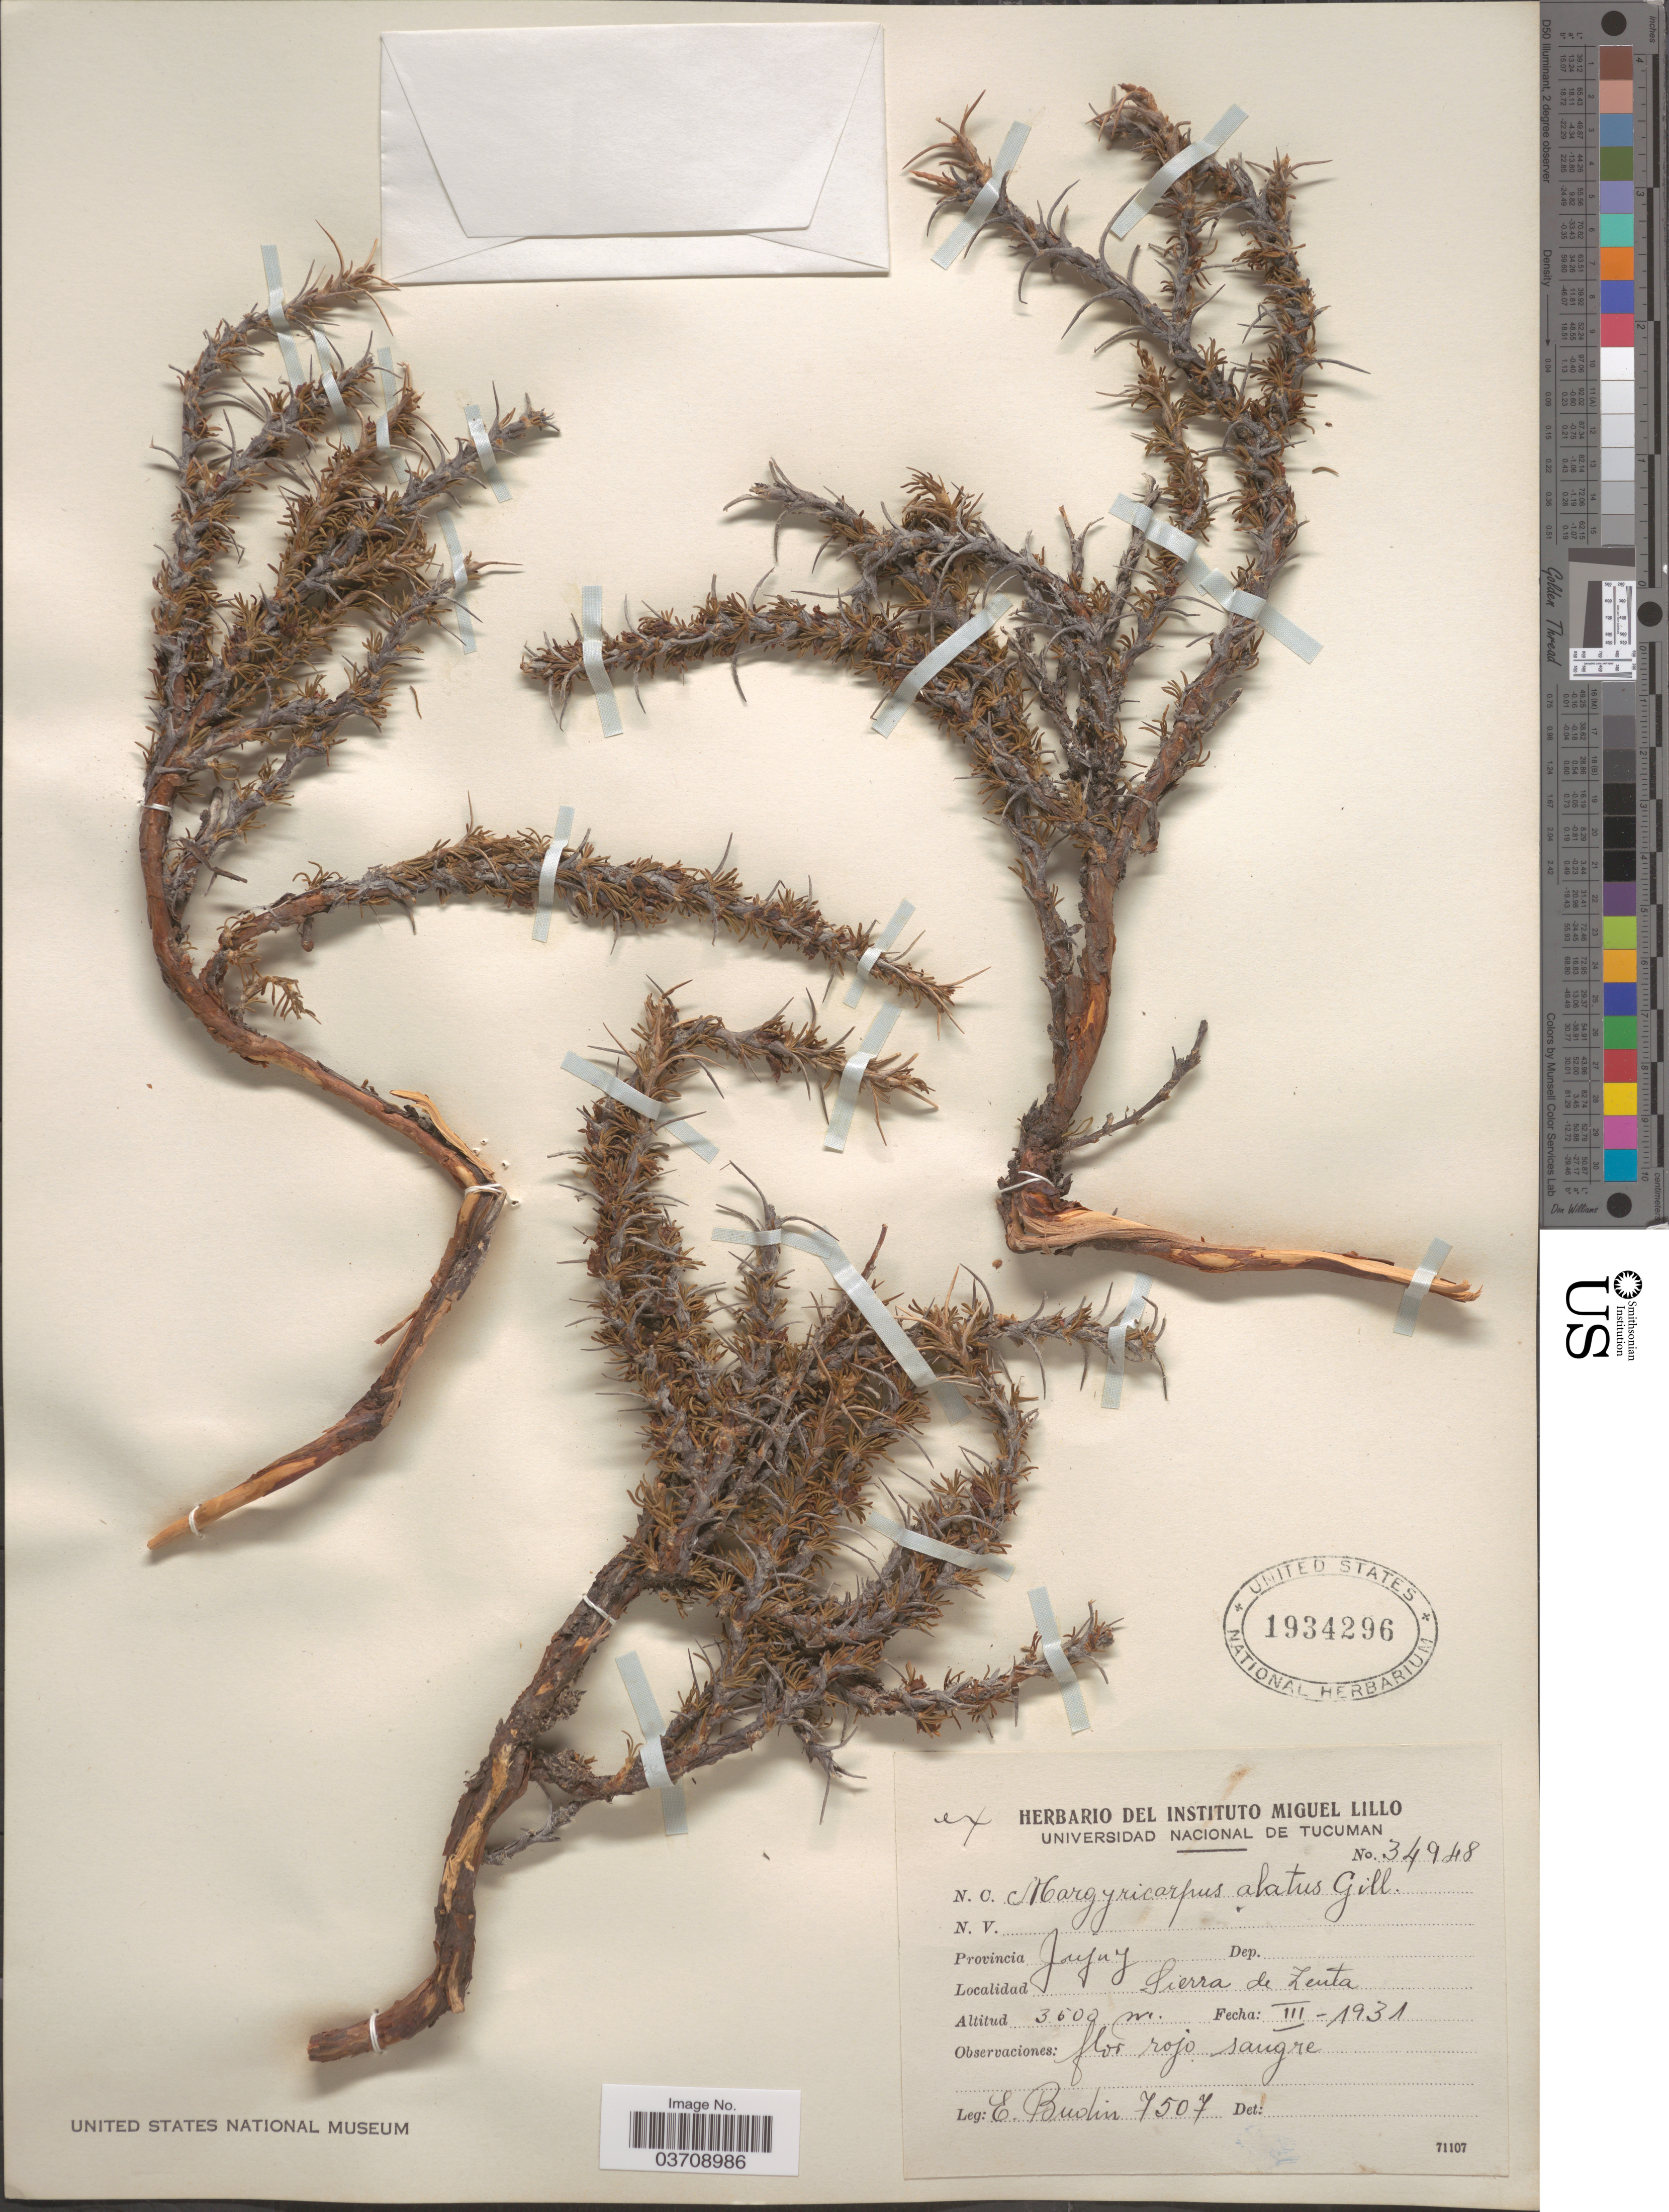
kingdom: Plantae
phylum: Tracheophyta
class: Magnoliopsida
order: Rosales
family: Rosaceae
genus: Tetraglochin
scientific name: Tetraglochin alatum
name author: (Gillies ex Hook. & Arn.) Kuntze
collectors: E. Budin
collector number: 7507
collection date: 1931-03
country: Argentina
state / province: Jujuy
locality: Sierra de Zenta.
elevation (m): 3500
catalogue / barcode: US 1934296